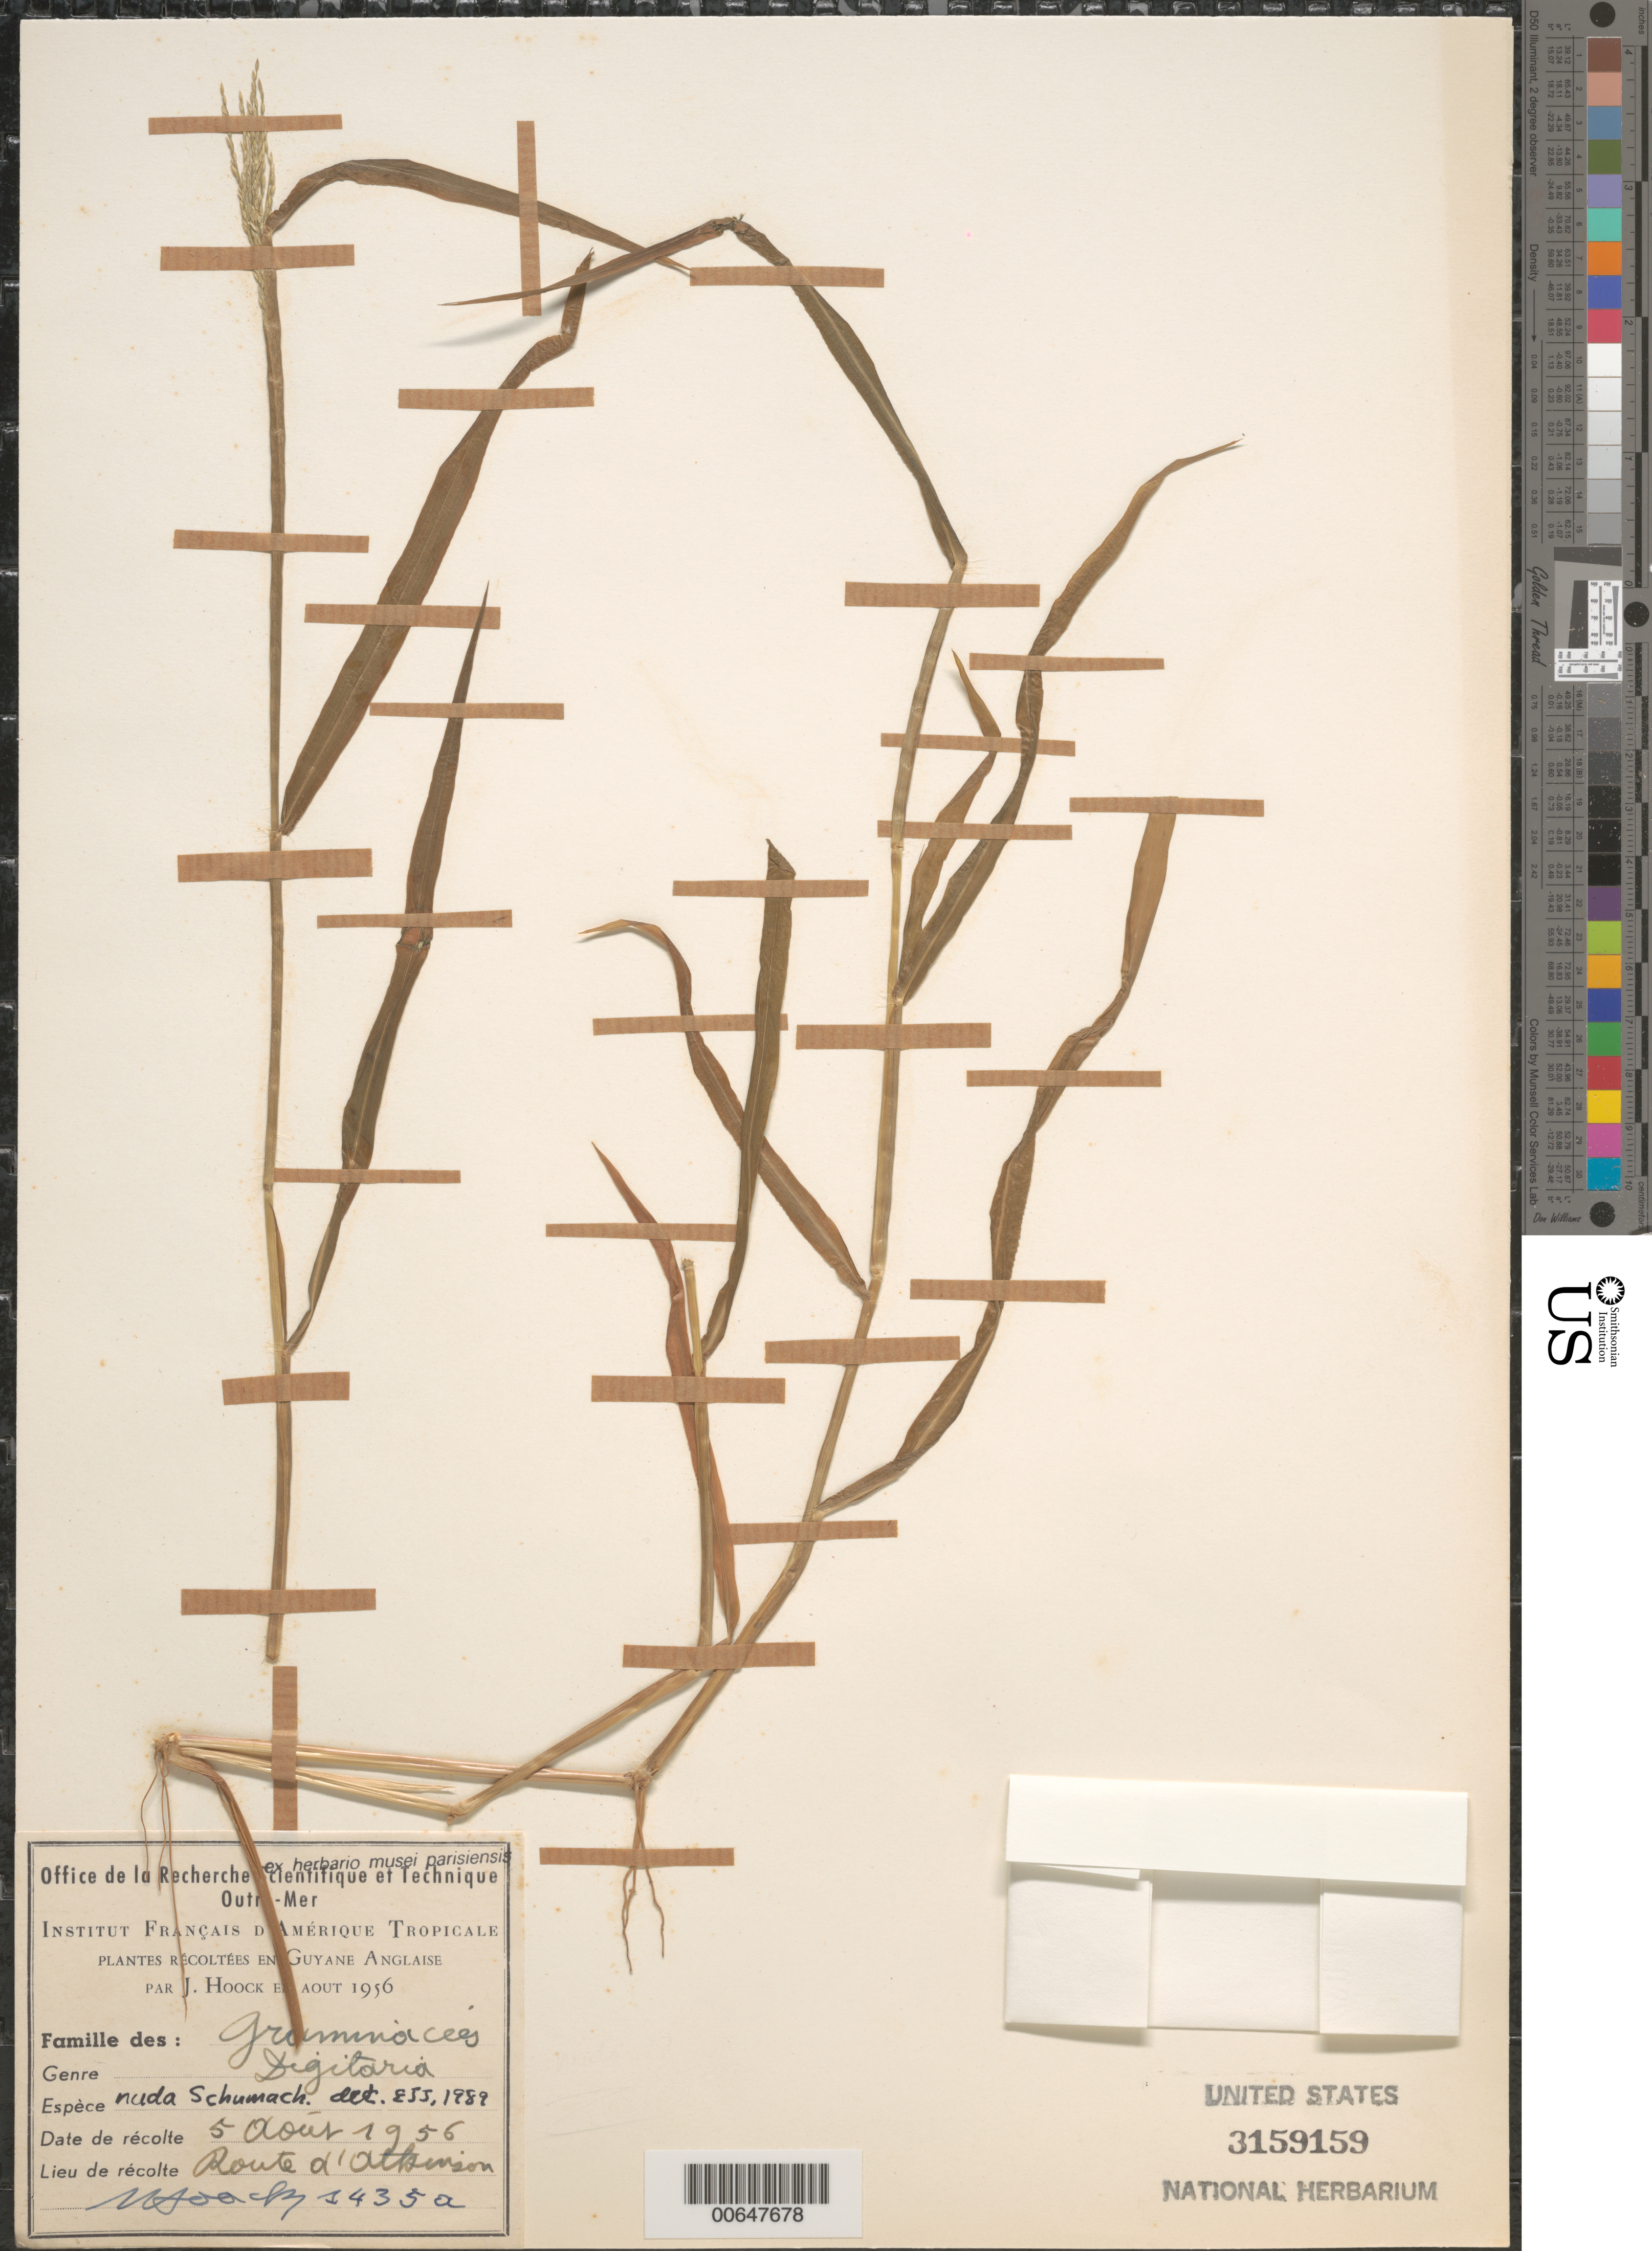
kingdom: Plantae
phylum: Tracheophyta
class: Liliopsida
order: Poales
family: Poaceae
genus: Digitaria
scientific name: Digitaria nuda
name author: Schumach.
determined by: Judziewicz, E. J.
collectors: J. Hoock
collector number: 1435 a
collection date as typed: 5-Aug-56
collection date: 1956-08-05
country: Guyana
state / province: Demerara-Mahaica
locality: Route d' Atkinson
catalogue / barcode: US 3159159